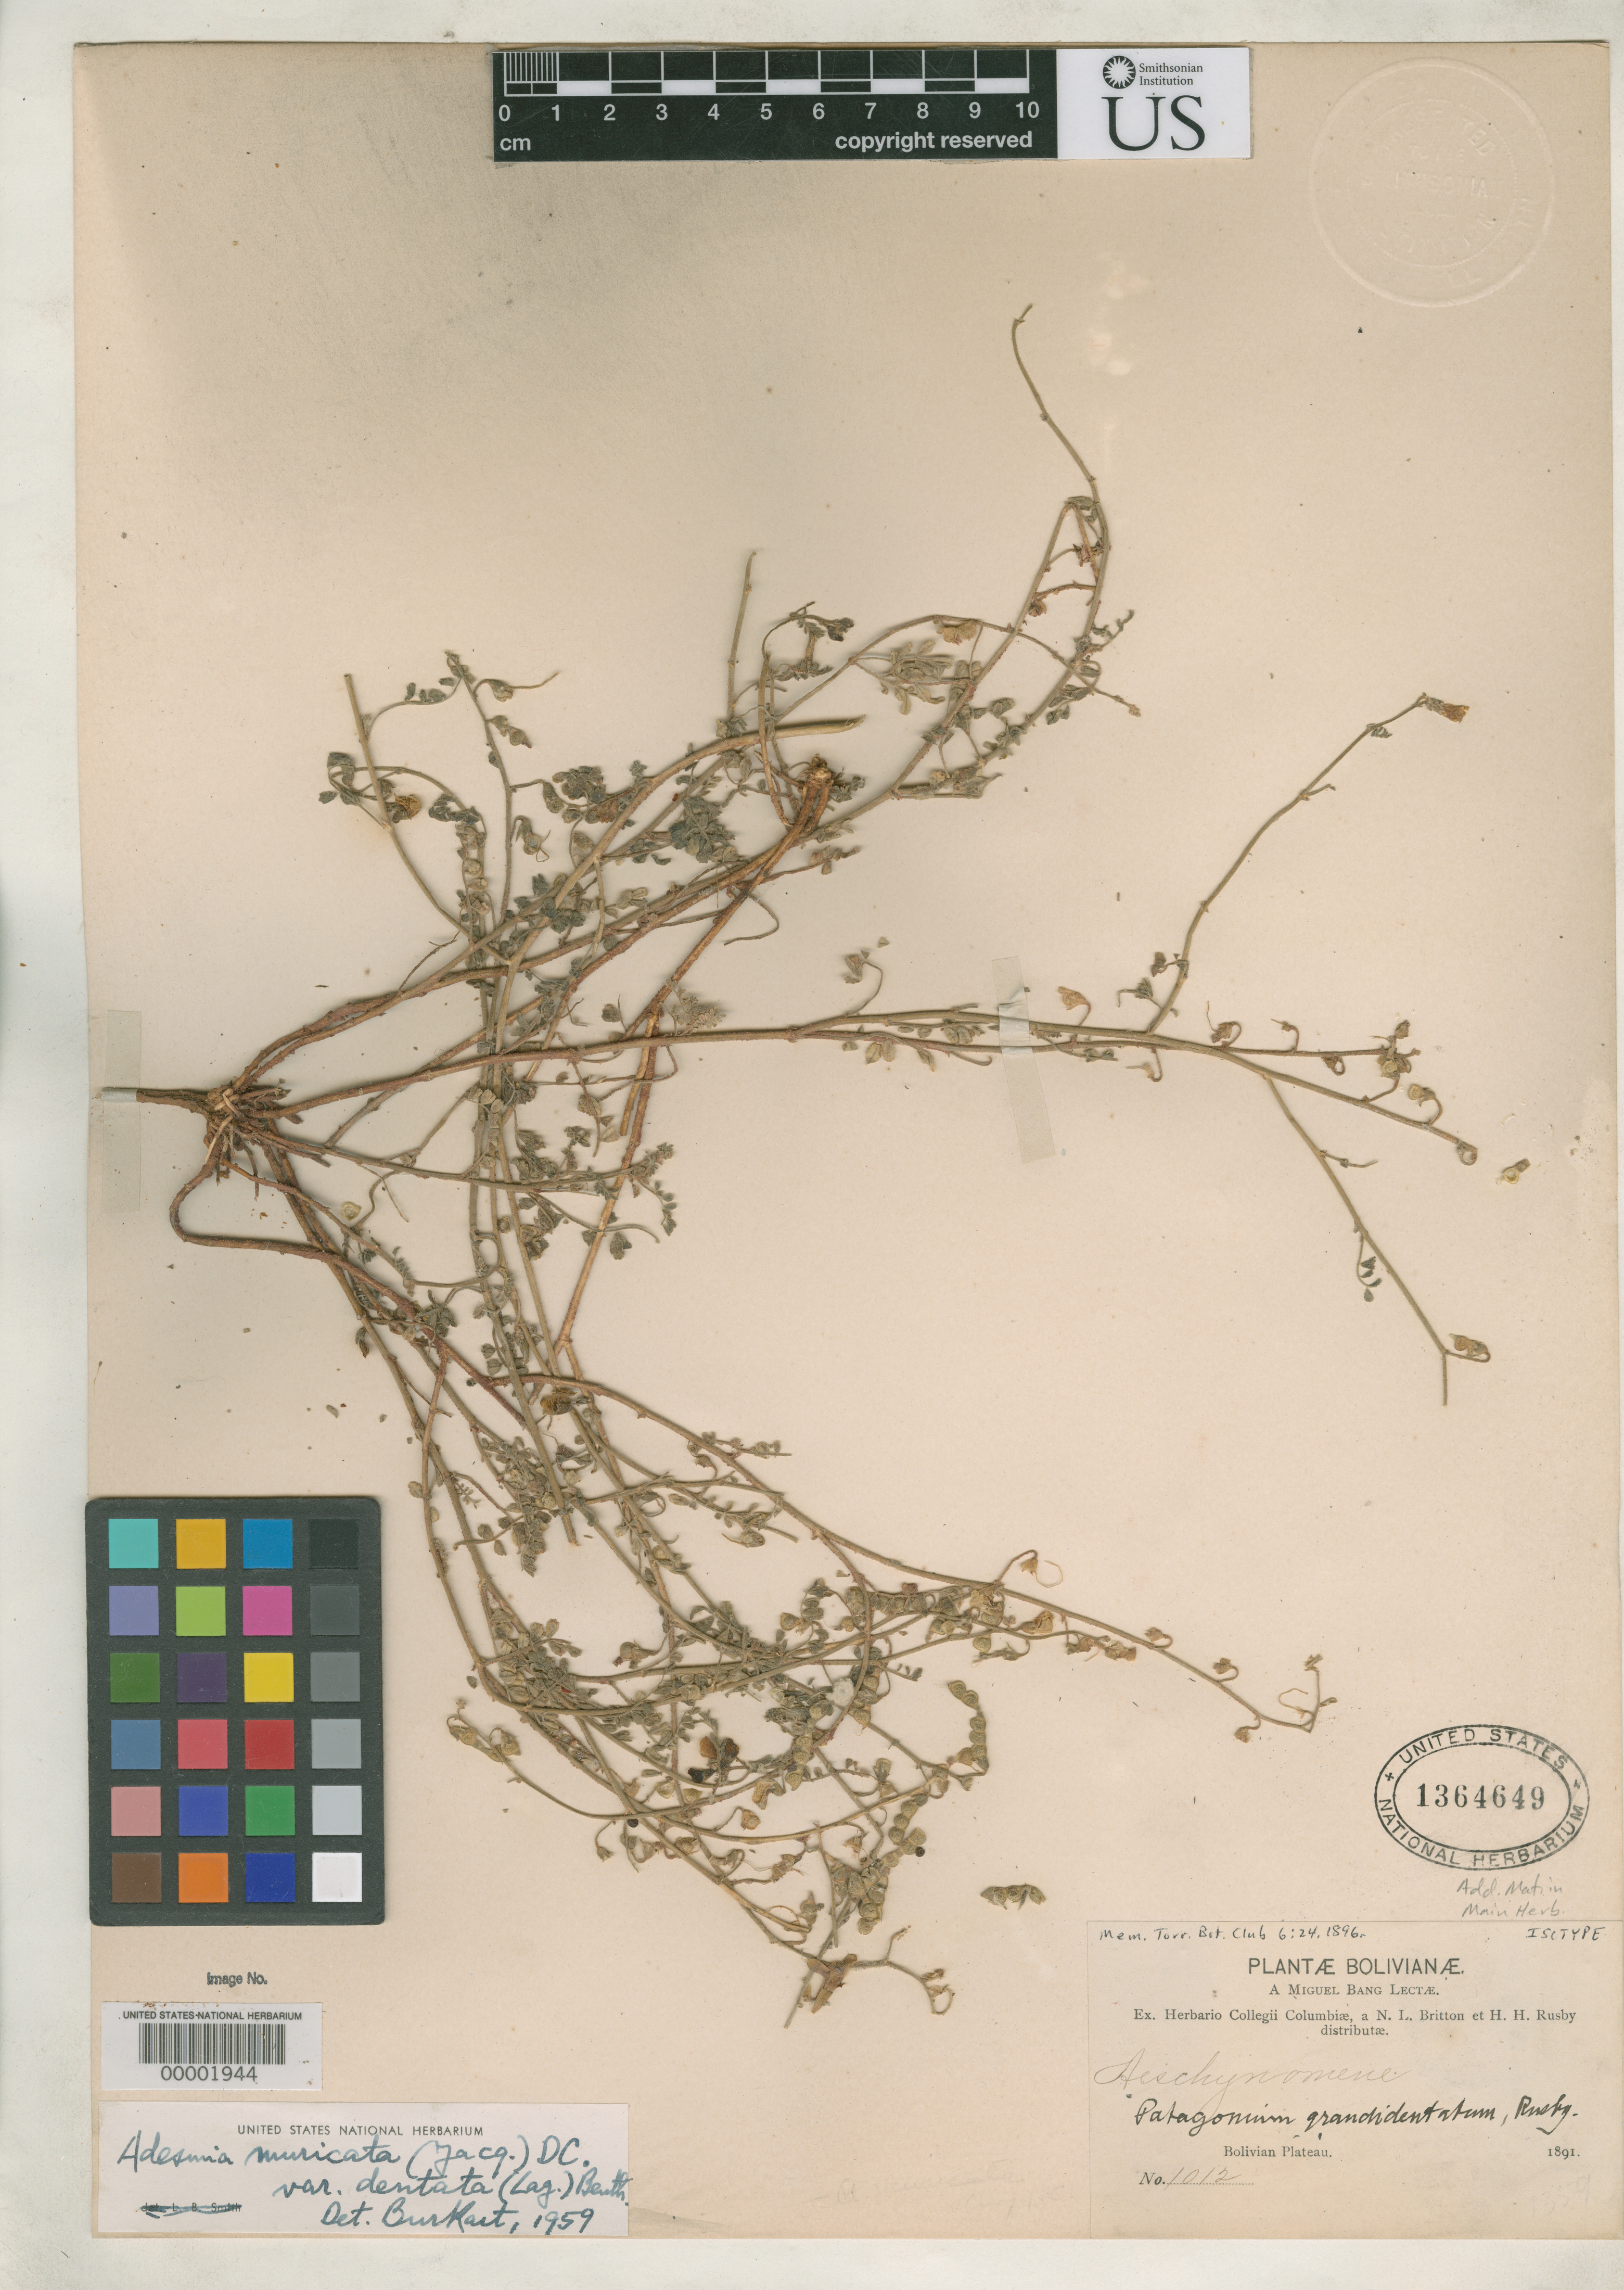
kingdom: Plantae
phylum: Tracheophyta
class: Magnoliopsida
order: Fabales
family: Fabaceae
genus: Patagonium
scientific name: Patagonium grandidentatum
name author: Rusby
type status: Isotype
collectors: M. Bang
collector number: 1012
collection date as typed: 1891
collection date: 1891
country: Bolivia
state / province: Cochabamba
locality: Vic. Cochabamba.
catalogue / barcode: US 1364649